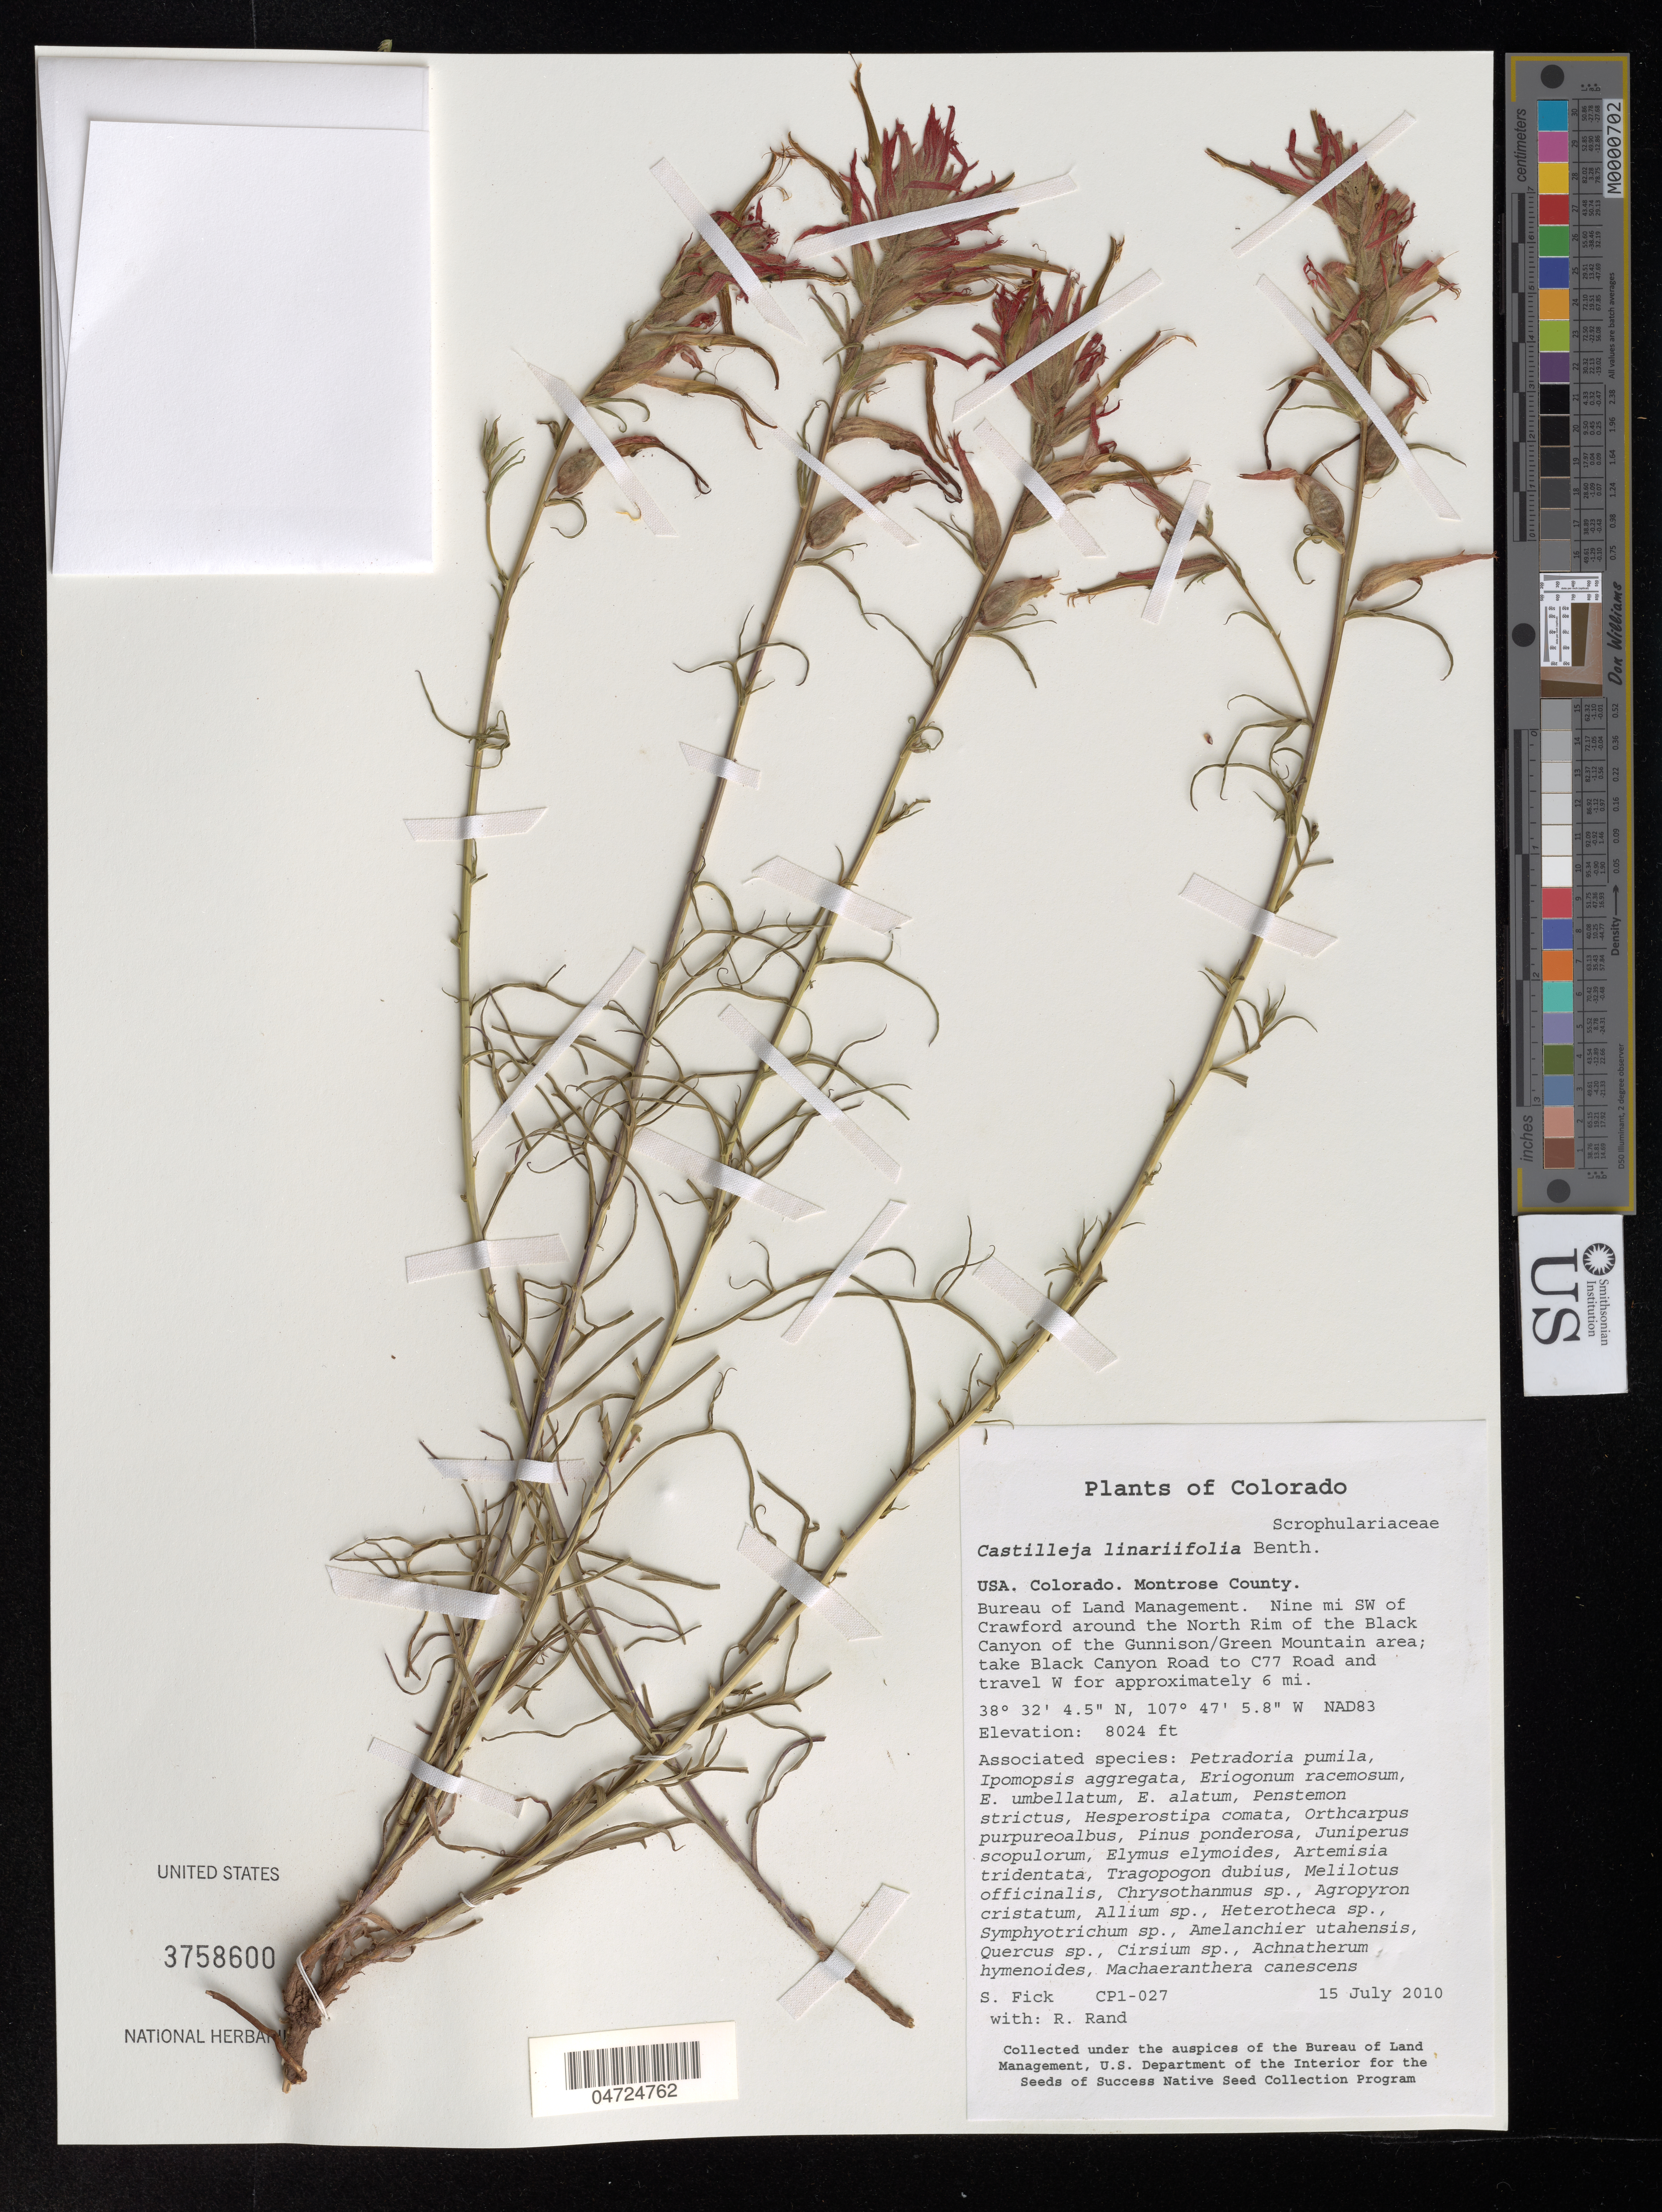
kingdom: Plantae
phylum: Tracheophyta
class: Magnoliopsida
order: Lamiales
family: Orobanchaceae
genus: Castilleja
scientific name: Castilleja linariifolia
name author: Benth.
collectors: S. Fick & R. Rand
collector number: CP1-027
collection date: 2010-07-15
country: United States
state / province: Colorado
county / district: Montrose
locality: Montrose County. Bureau of Land Management. Nine mi SW of Crawford around the North Rim of the Black Canyon of the Gunnison/Green Mountain area; take Black Canyon Road to C77 Road and travel W for approximately 6 mi. NAD83.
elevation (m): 2446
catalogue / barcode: US 3758600